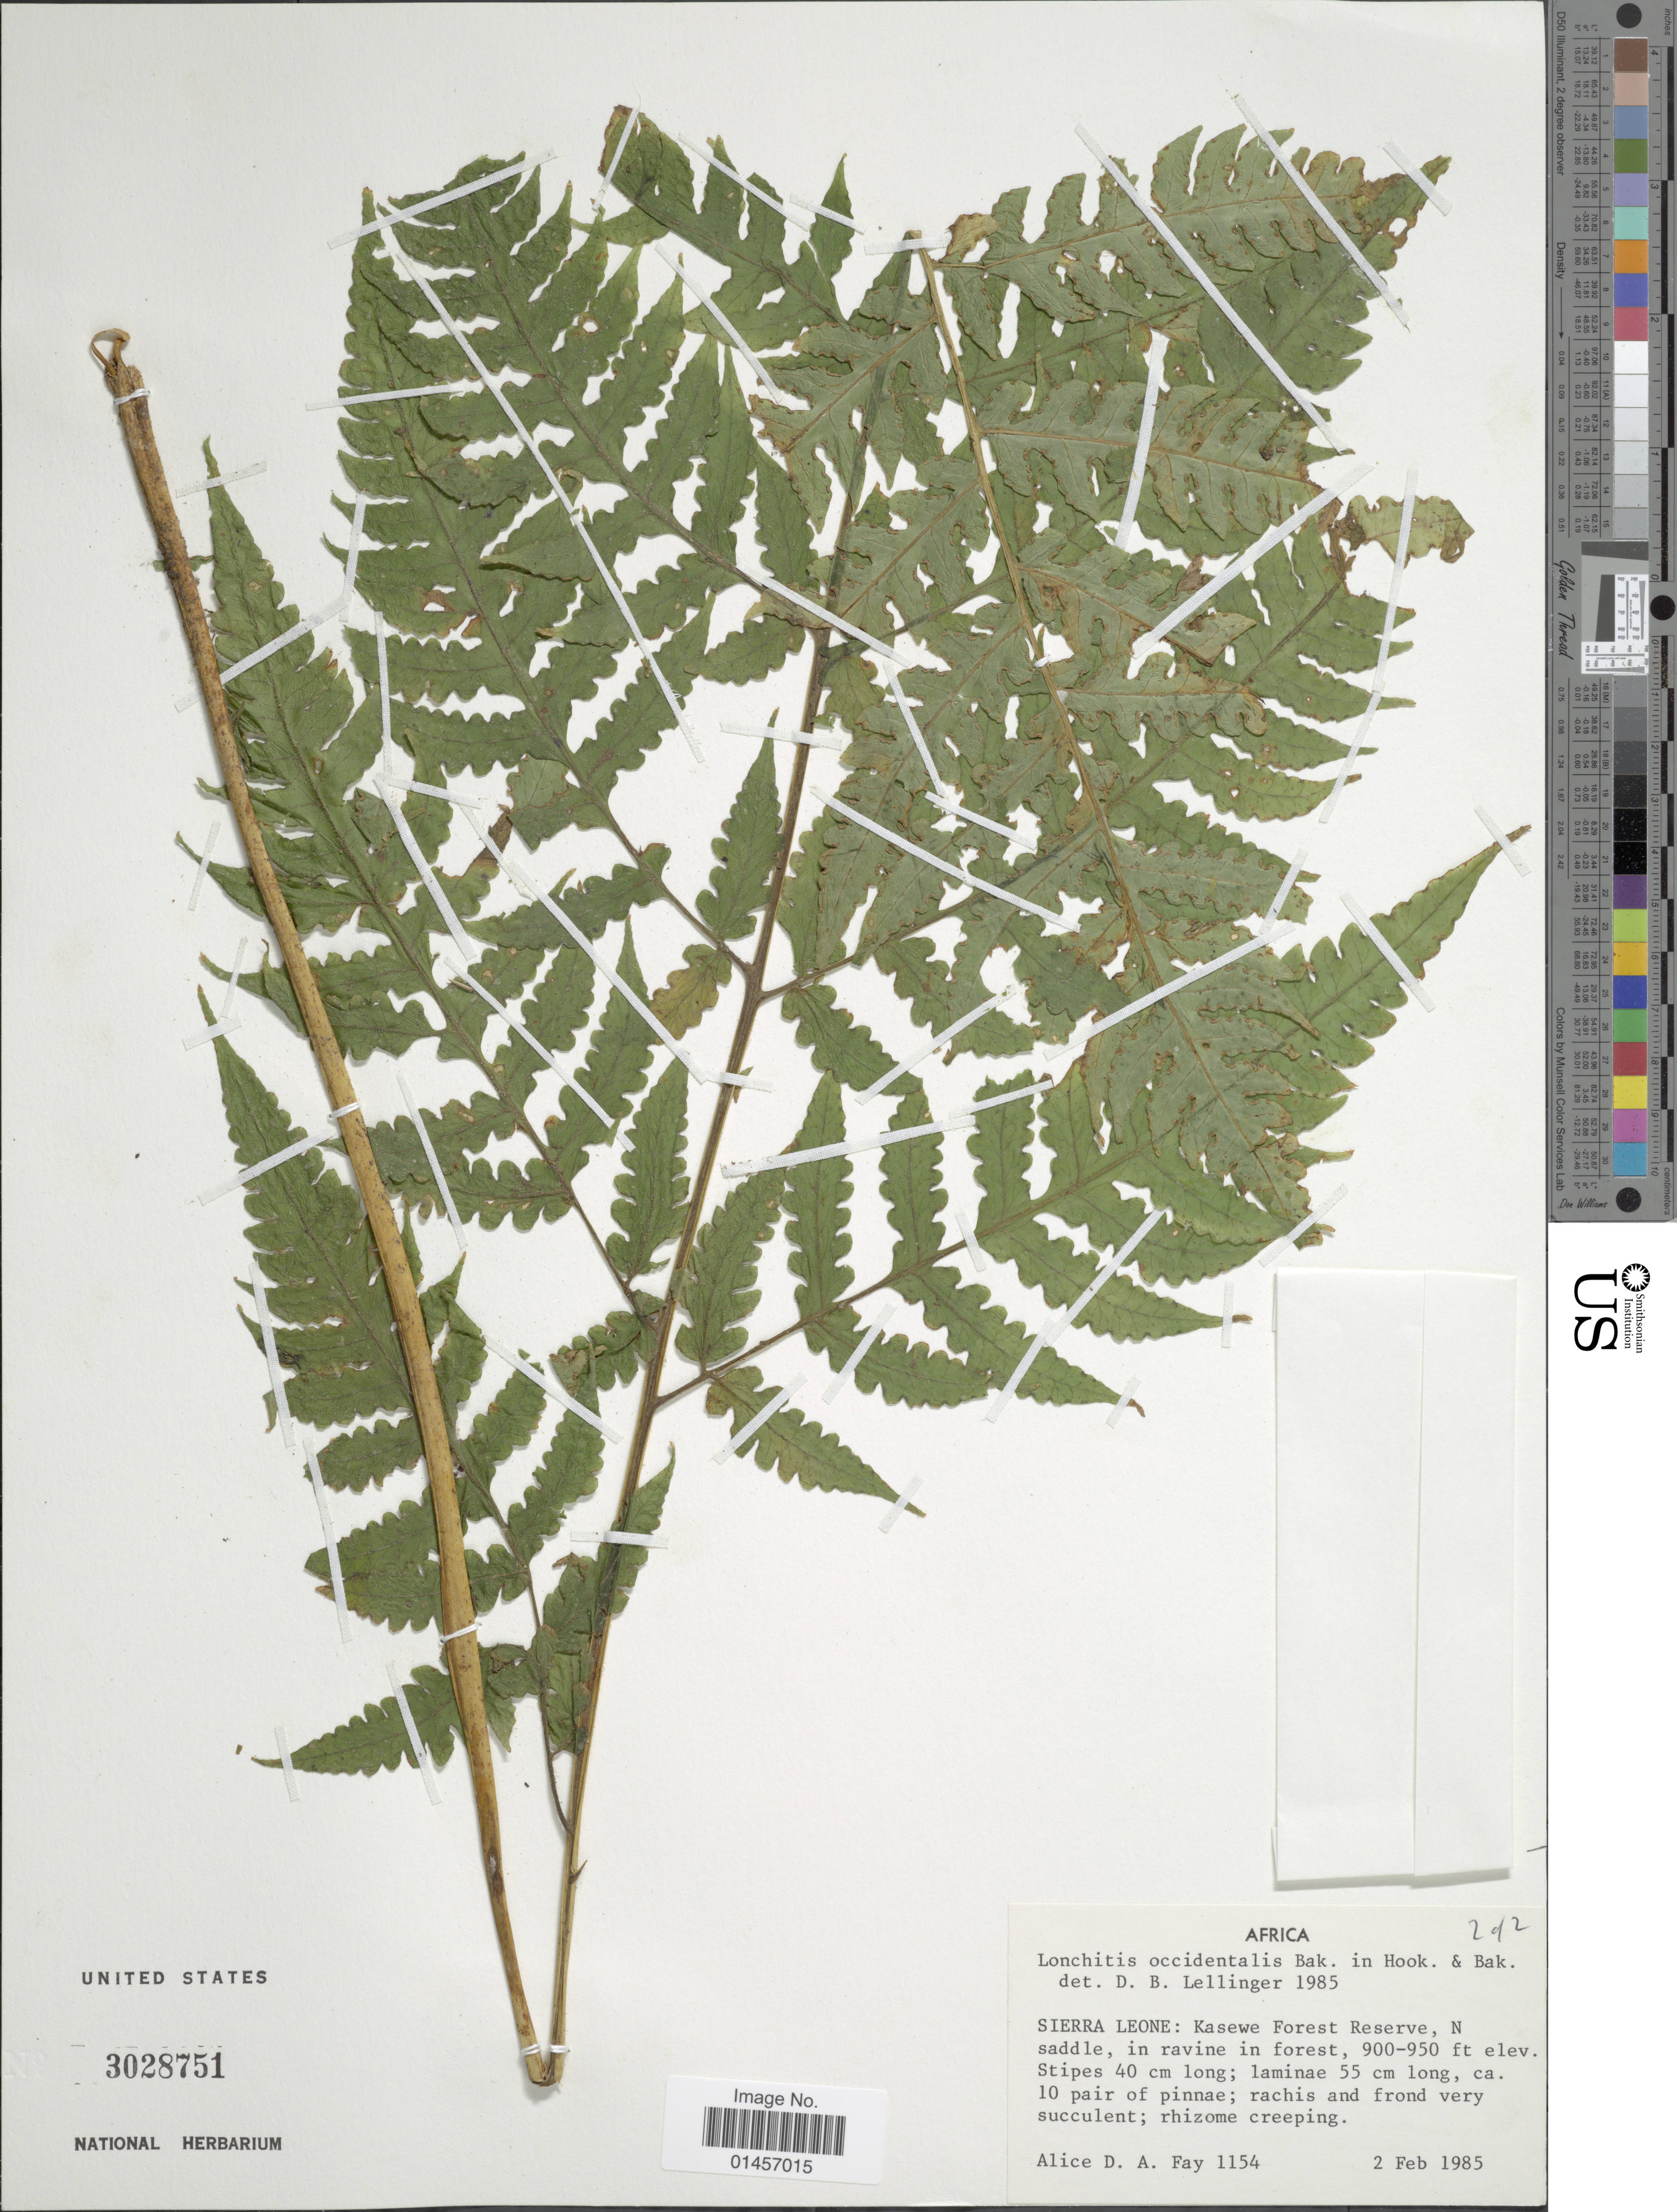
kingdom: Plantae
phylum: Tracheophyta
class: Polypodiopsida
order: Polypodiales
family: Lonchitidaceae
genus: Lonchitis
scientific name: Lonchitis occidentalis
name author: Baker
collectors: D. Alice & A. Fay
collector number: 1154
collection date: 1985-02-02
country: Sierra Leone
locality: Africa, Kasewe Forest Reserve, N saddle, in ravine in forest.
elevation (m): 274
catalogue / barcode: US 3028751